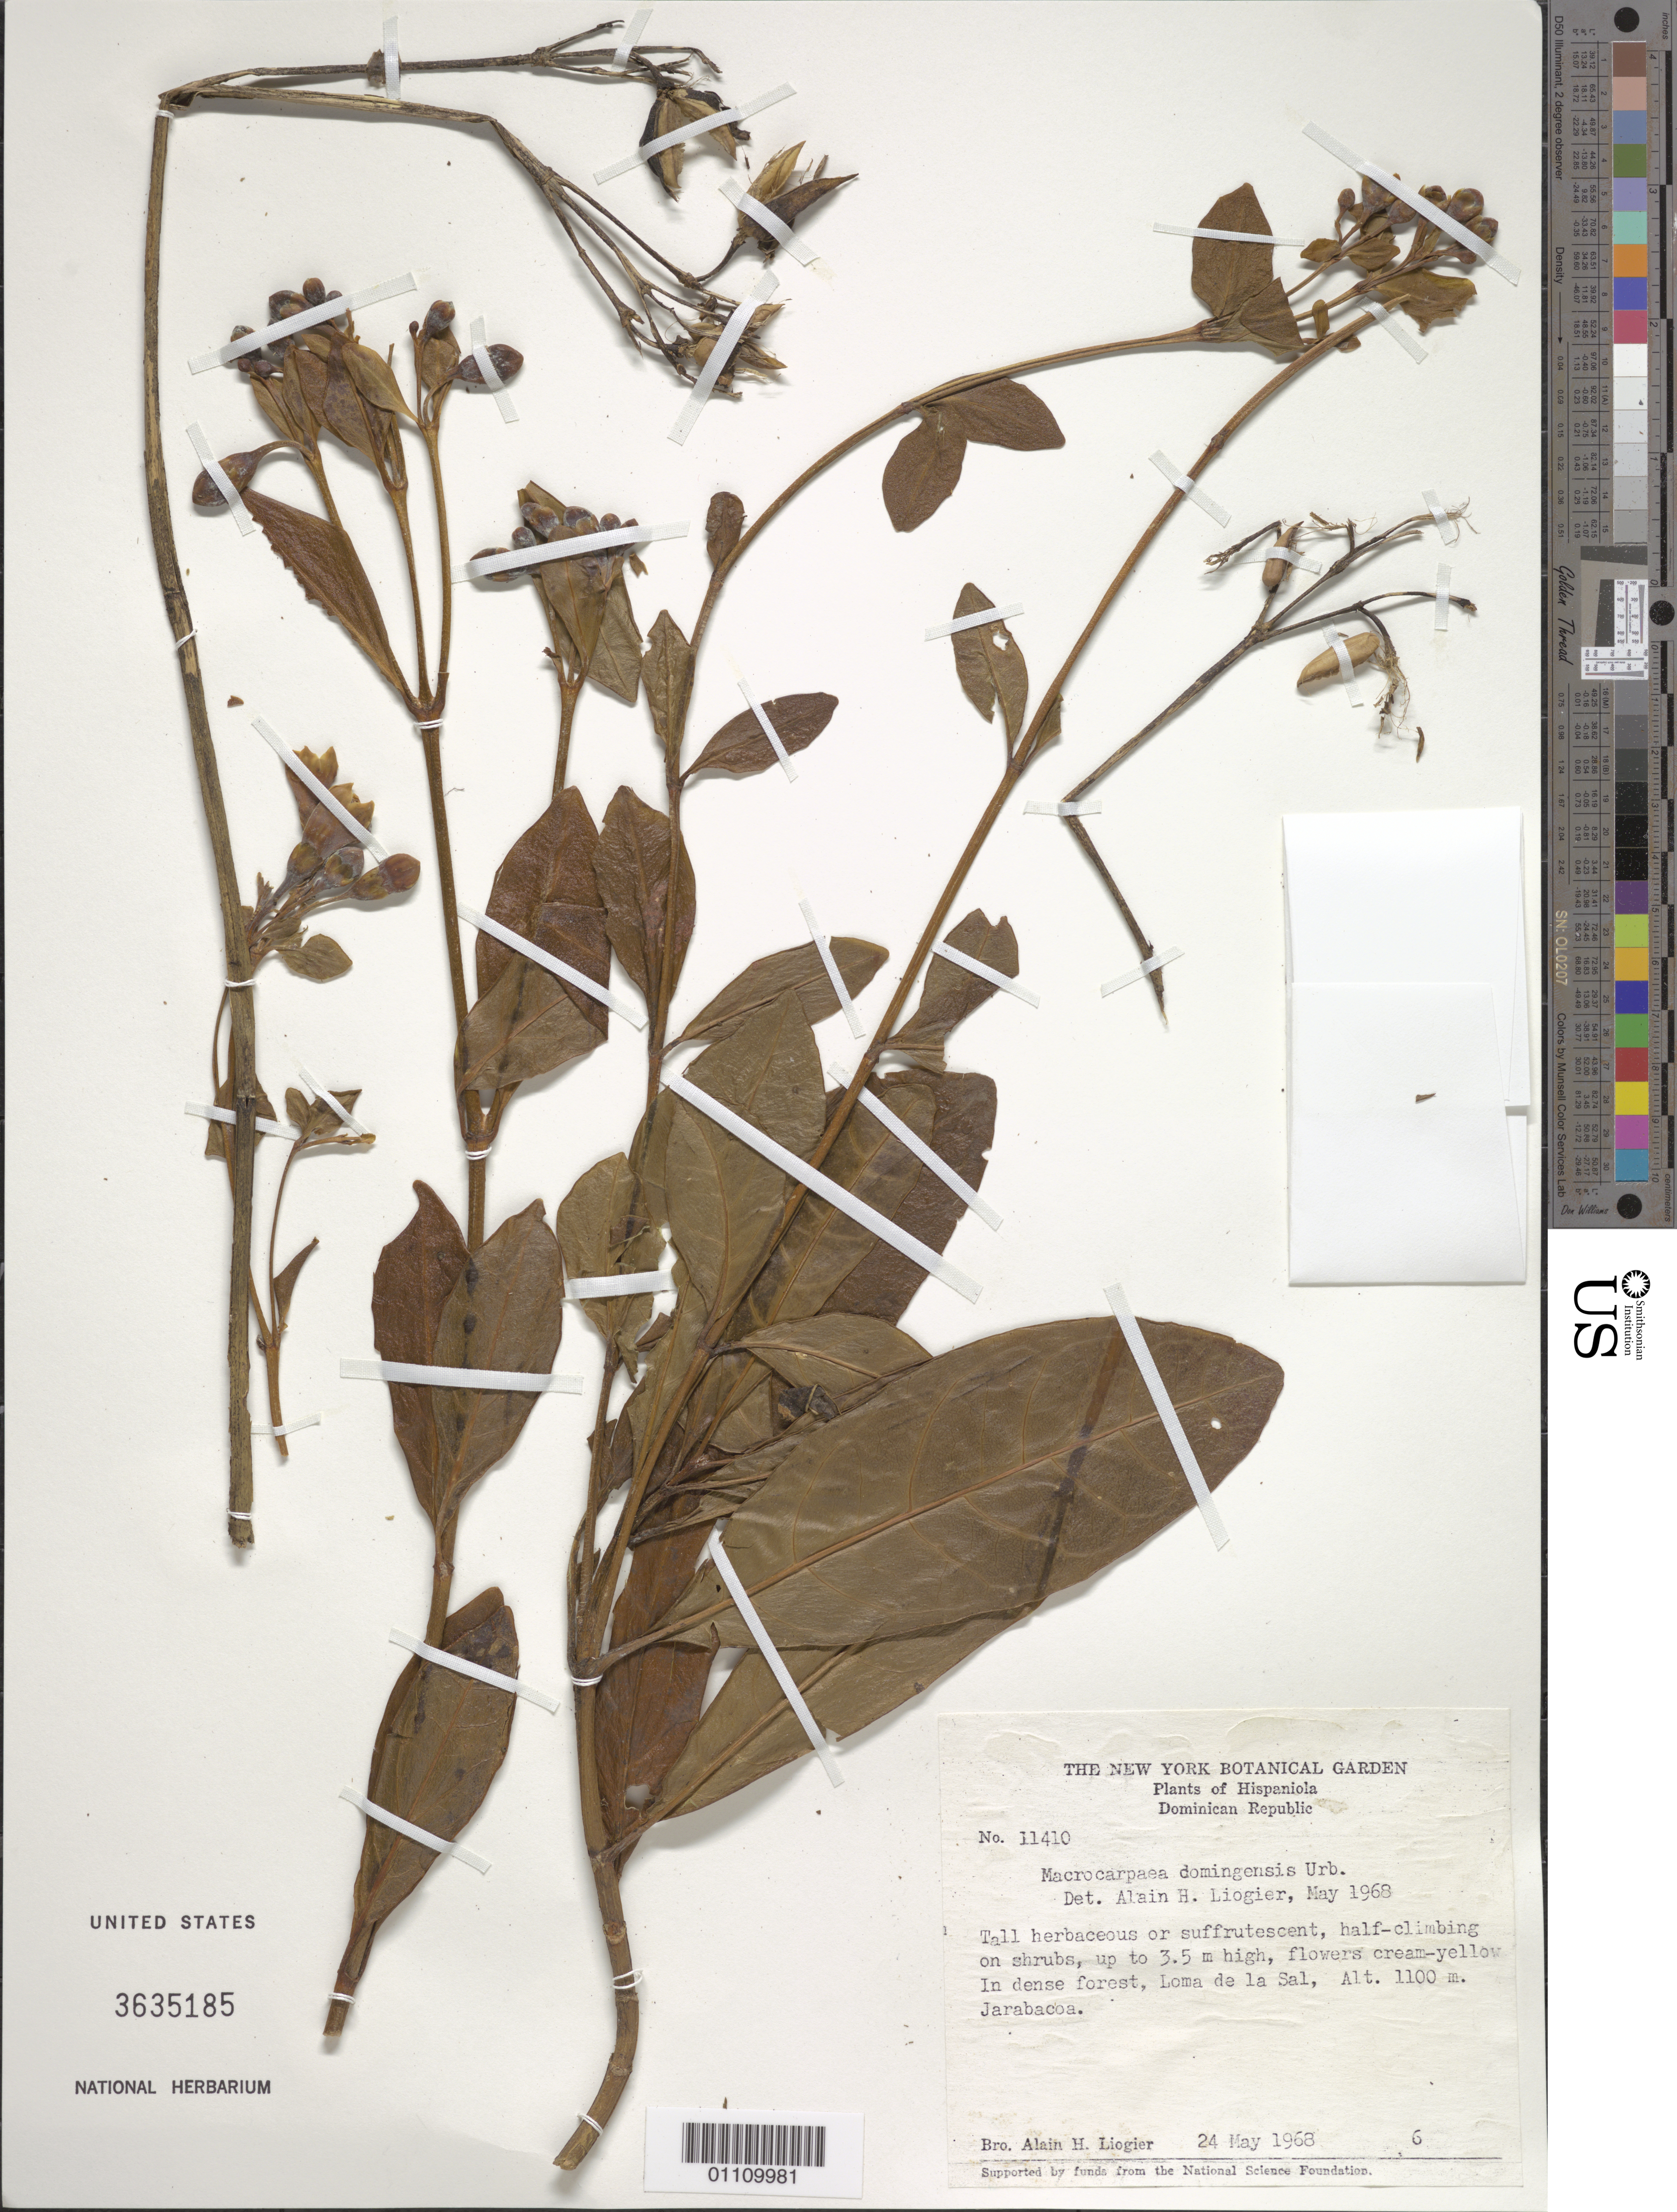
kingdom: Plantae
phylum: Tracheophyta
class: Magnoliopsida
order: Gentianales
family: Gentianaceae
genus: Macrocarpaea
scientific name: Macrocarpaea domingensis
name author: Urb. & Ekman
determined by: Liogier, Alain H.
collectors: A. H. Liogier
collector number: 11410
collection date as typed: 24 May 1968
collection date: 1968-05-24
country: Dominican Republic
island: Hispaniola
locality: Loma de la Sal, Jarabacoa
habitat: Dense forest; half-climbing on shrubs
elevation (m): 1100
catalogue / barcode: US 3635185